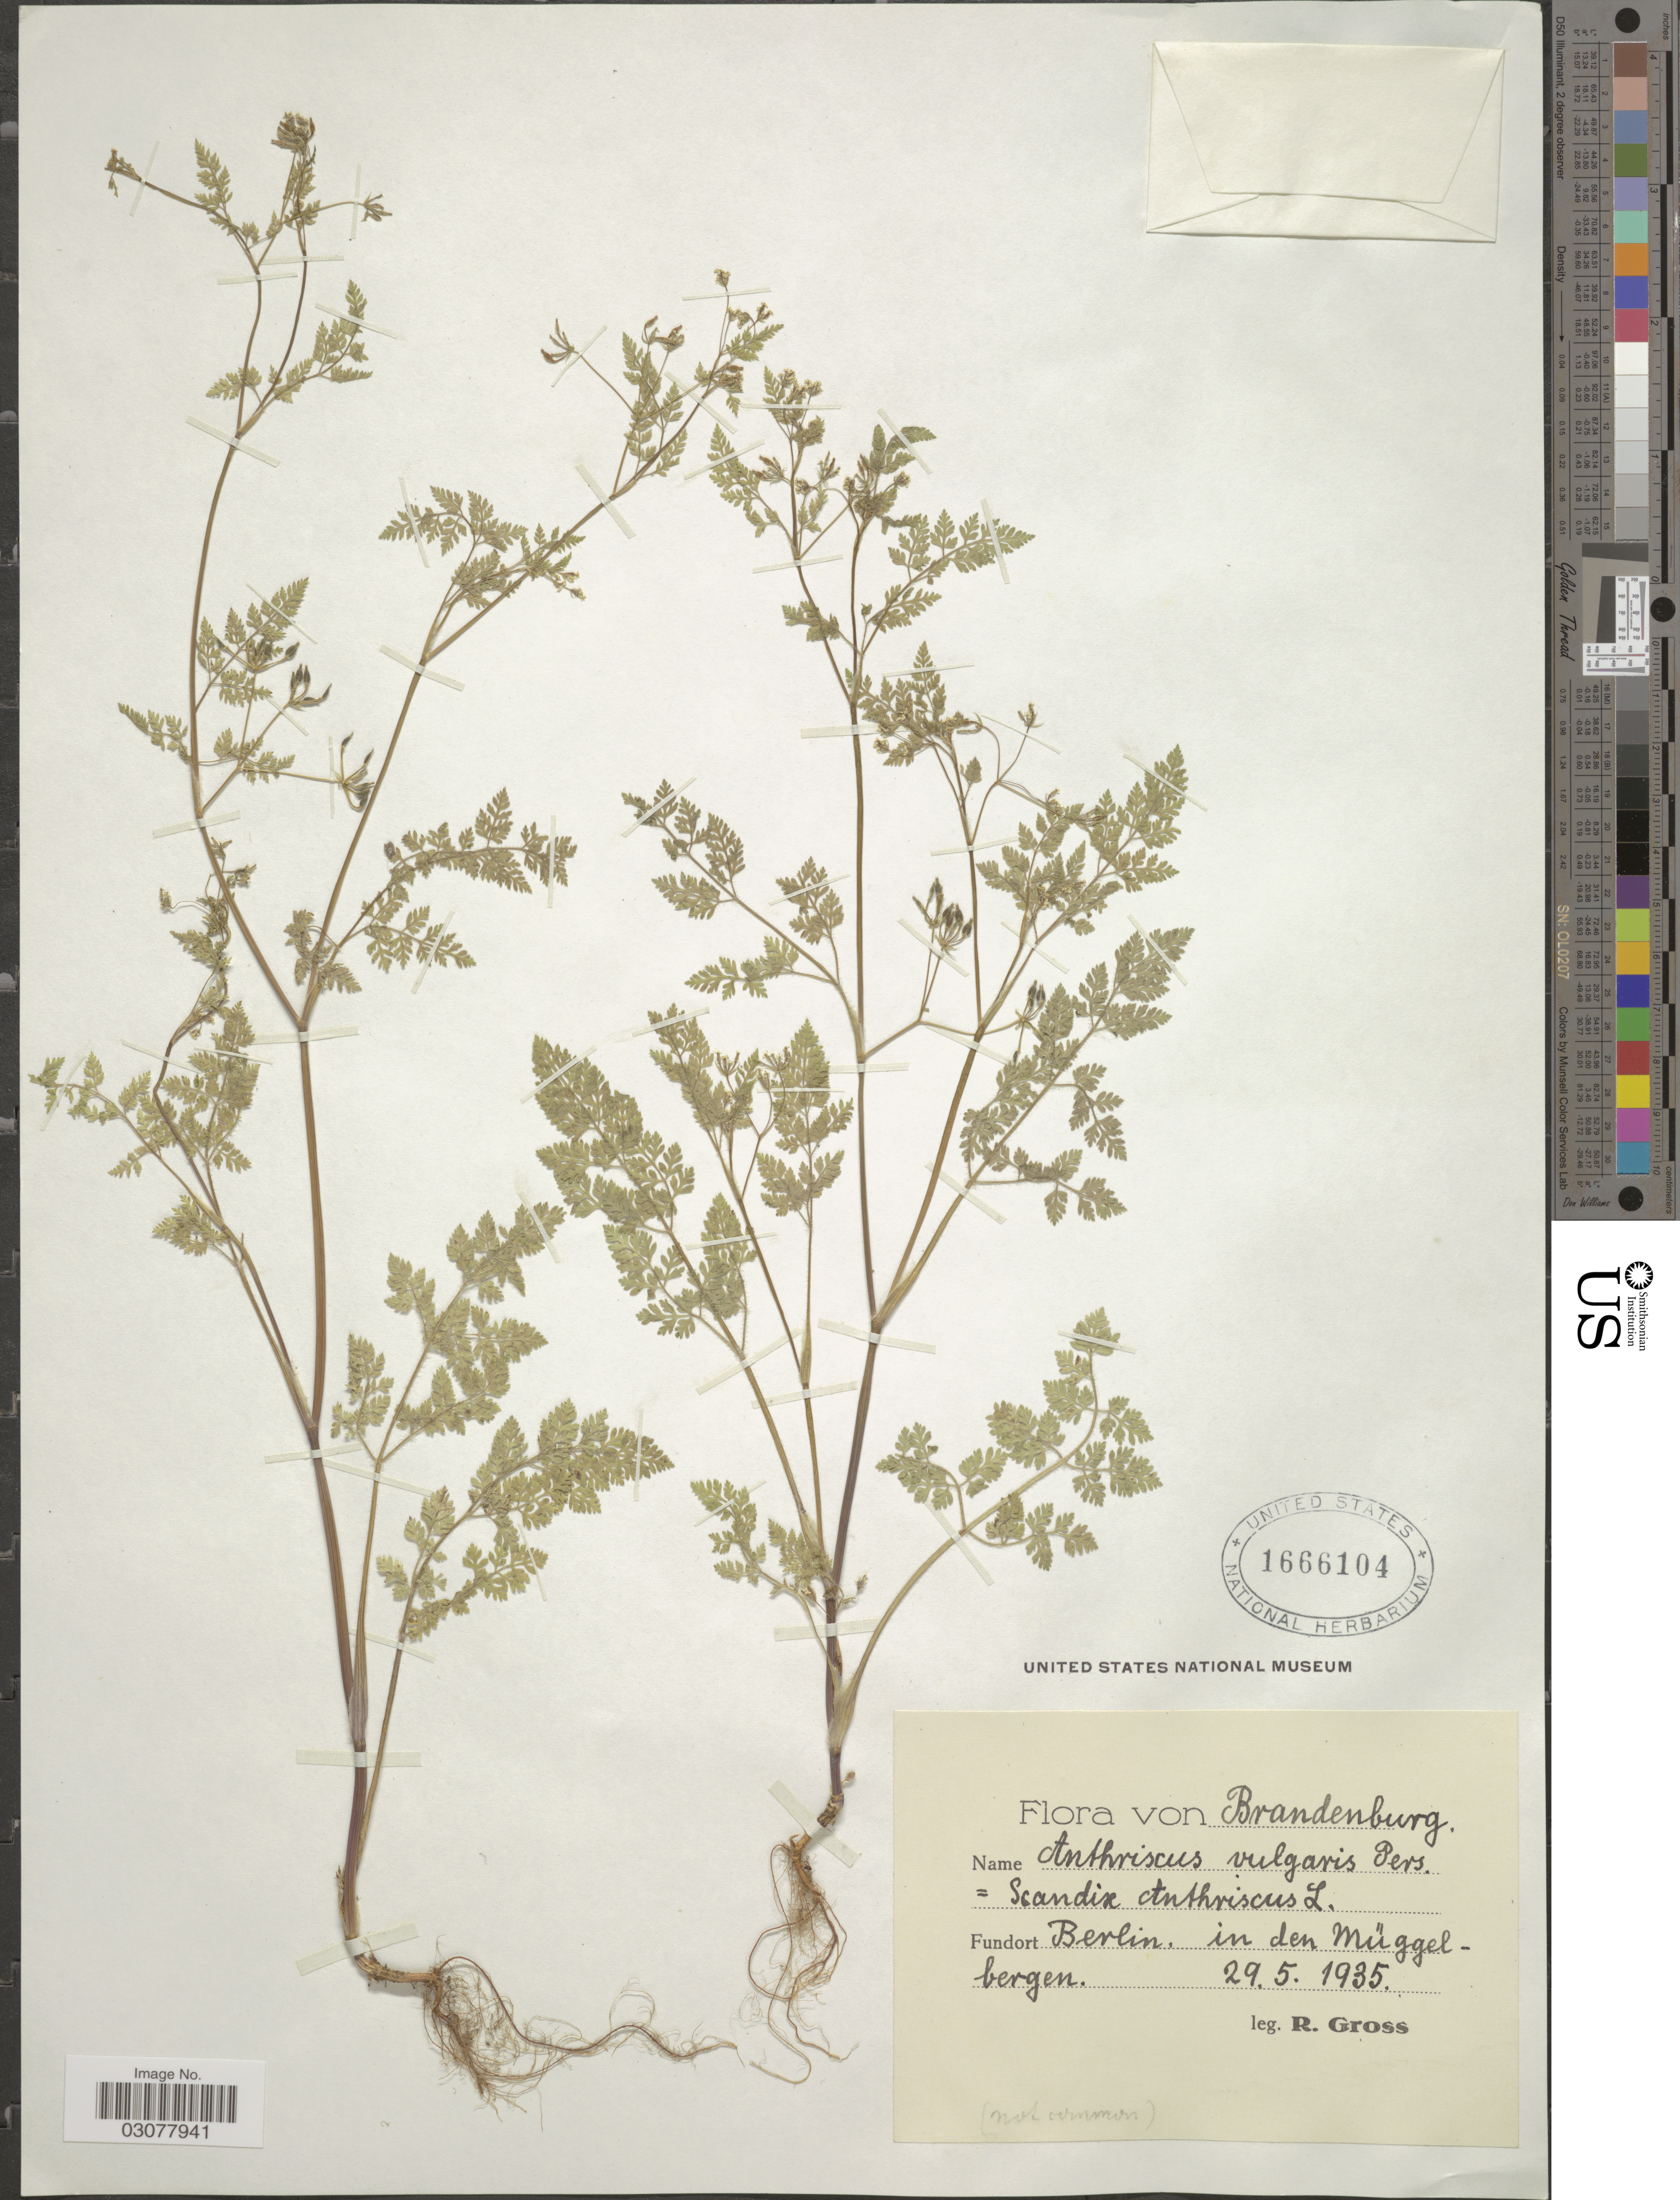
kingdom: Plantae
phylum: Tracheophyta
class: Magnoliopsida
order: Apiales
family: Apiaceae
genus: Anthriscus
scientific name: Anthriscus caucalis var. caucalis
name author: M. Bieb.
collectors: R. Gross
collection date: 1935-05-29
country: Germany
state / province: Berlin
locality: Brandenburg, Fundort Berlin. in den Müggel-bergen.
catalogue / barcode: US 1666104